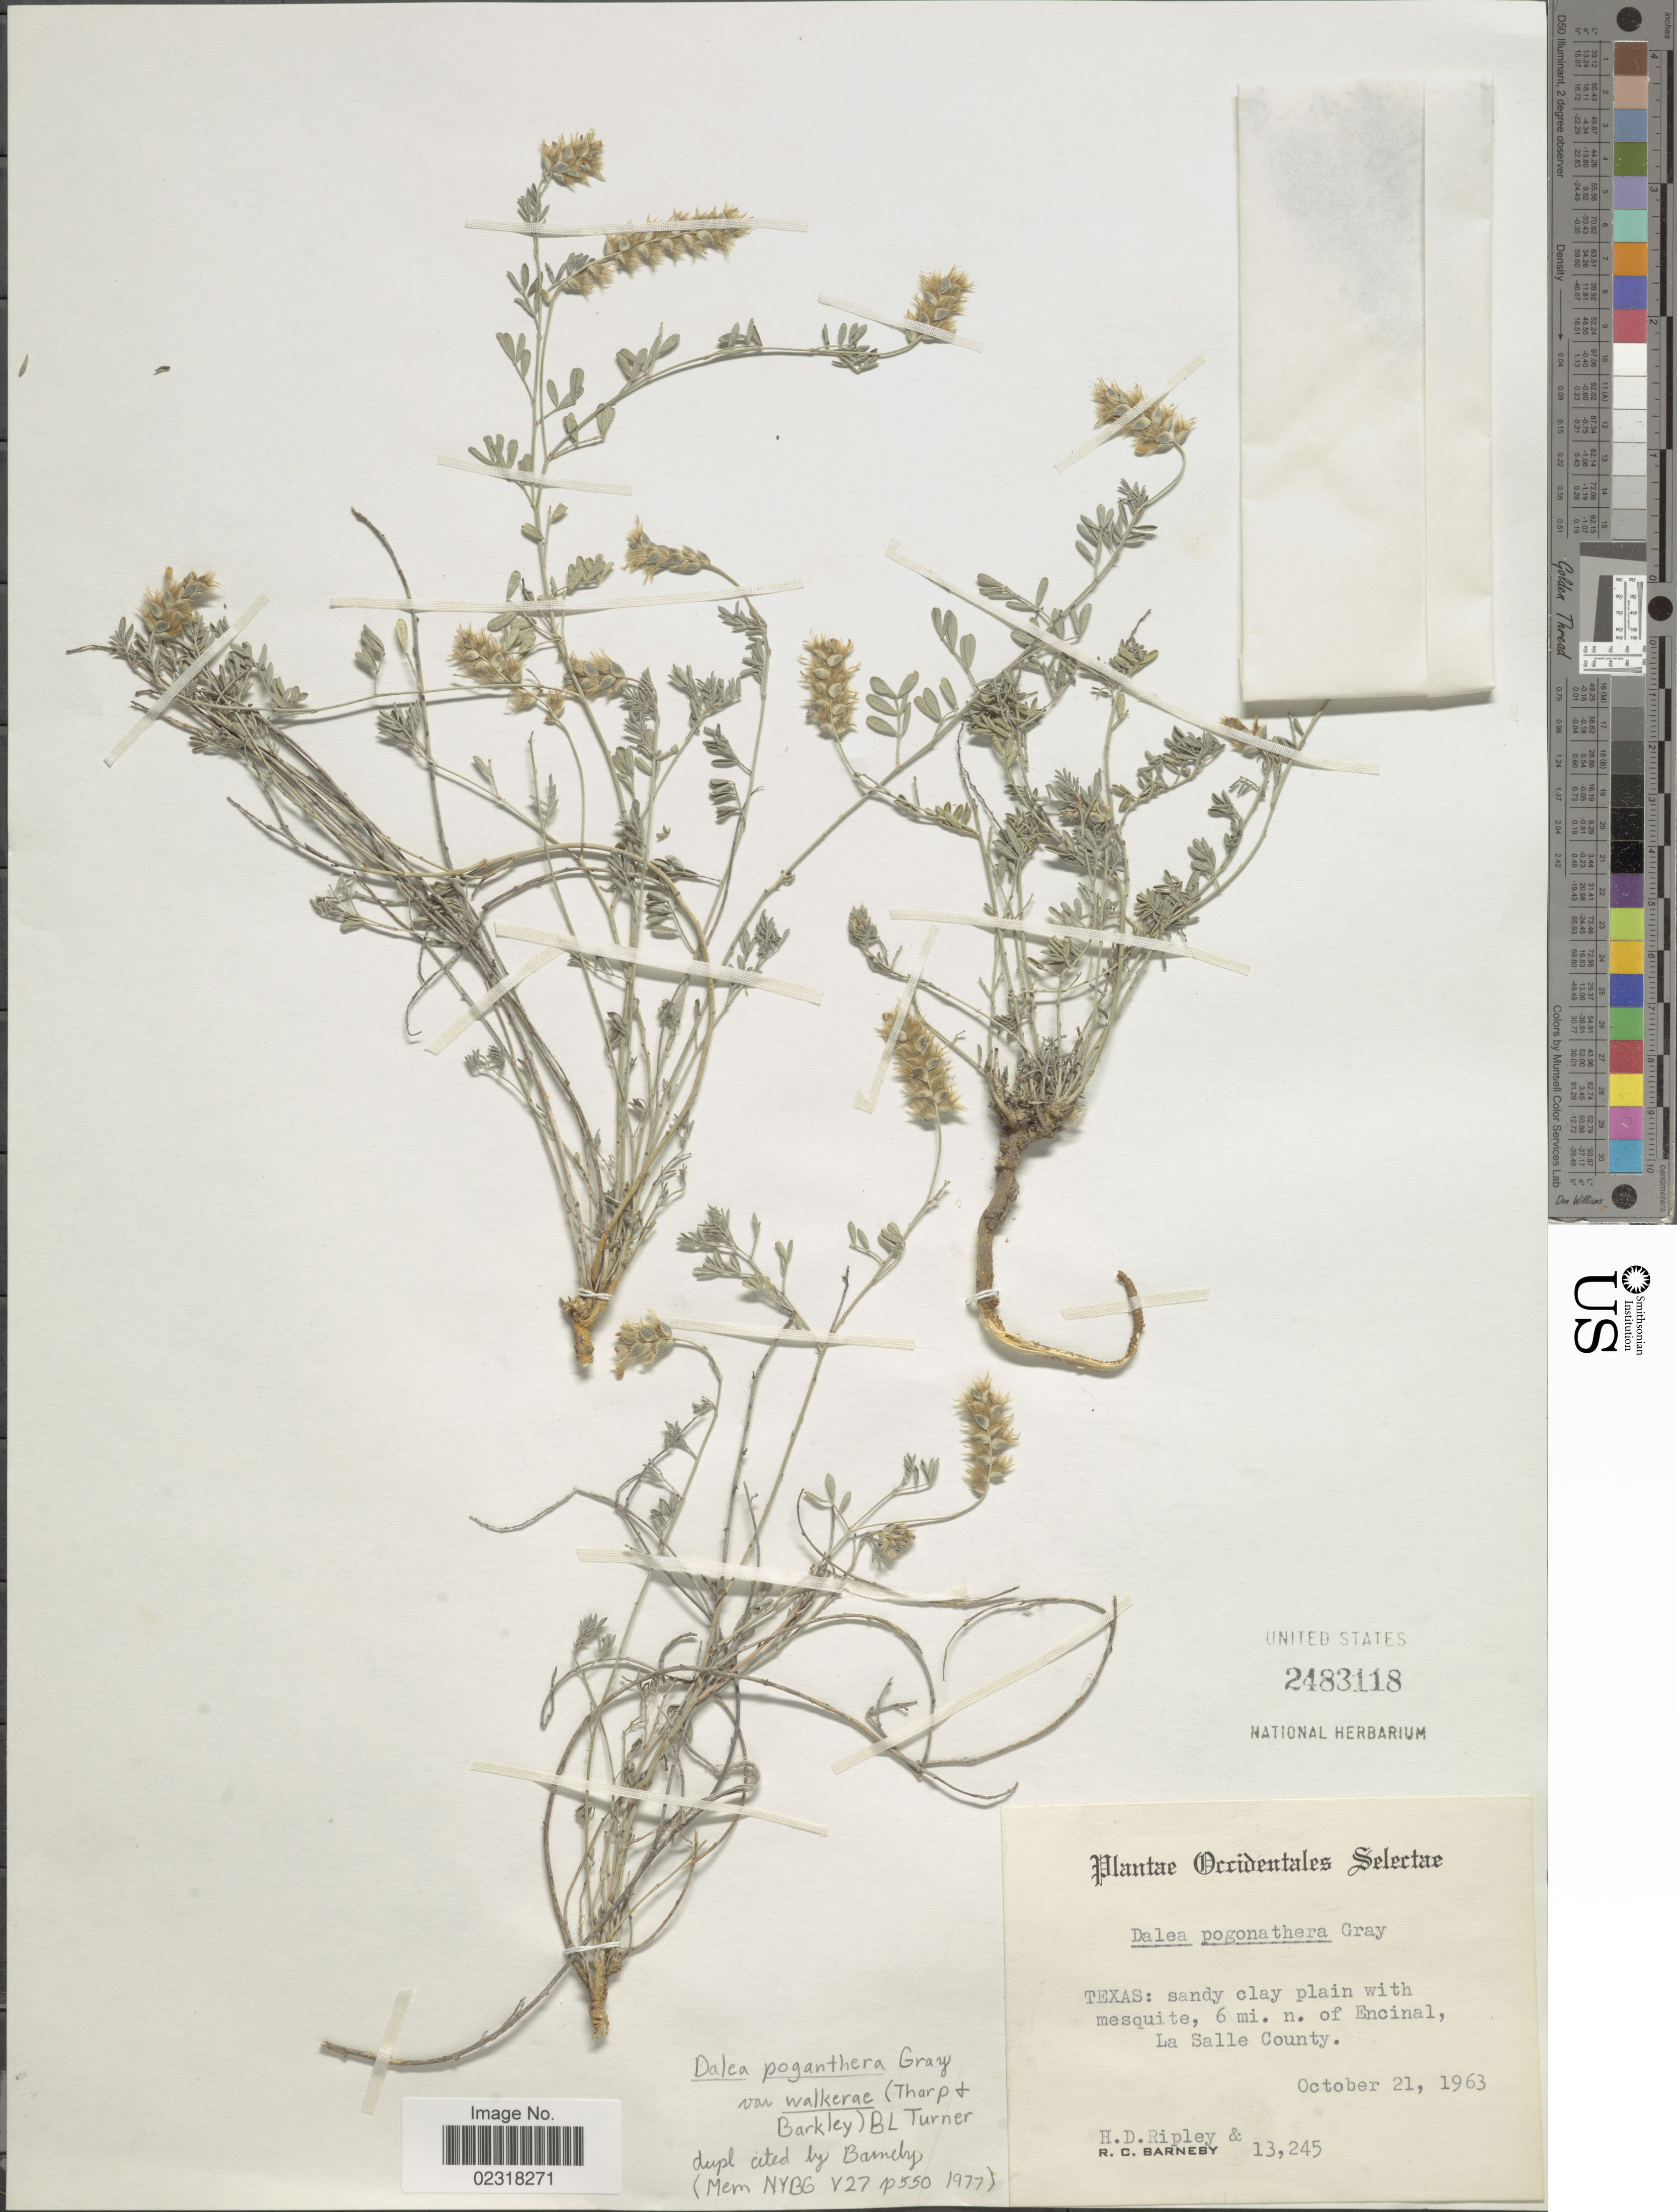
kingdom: Plantae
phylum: Tracheophyta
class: Magnoliopsida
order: Fabales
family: Fabaceae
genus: Dalea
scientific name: Dalea pogonathera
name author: A. Gray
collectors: H. Ripley & R. C. Barneby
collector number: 13245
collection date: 1963-10-21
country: United States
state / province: Texas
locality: Occidentales Selectae, sandy clay plain with mesquite, 6 mi. n. of Encinal, La Salle County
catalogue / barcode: US 2483118